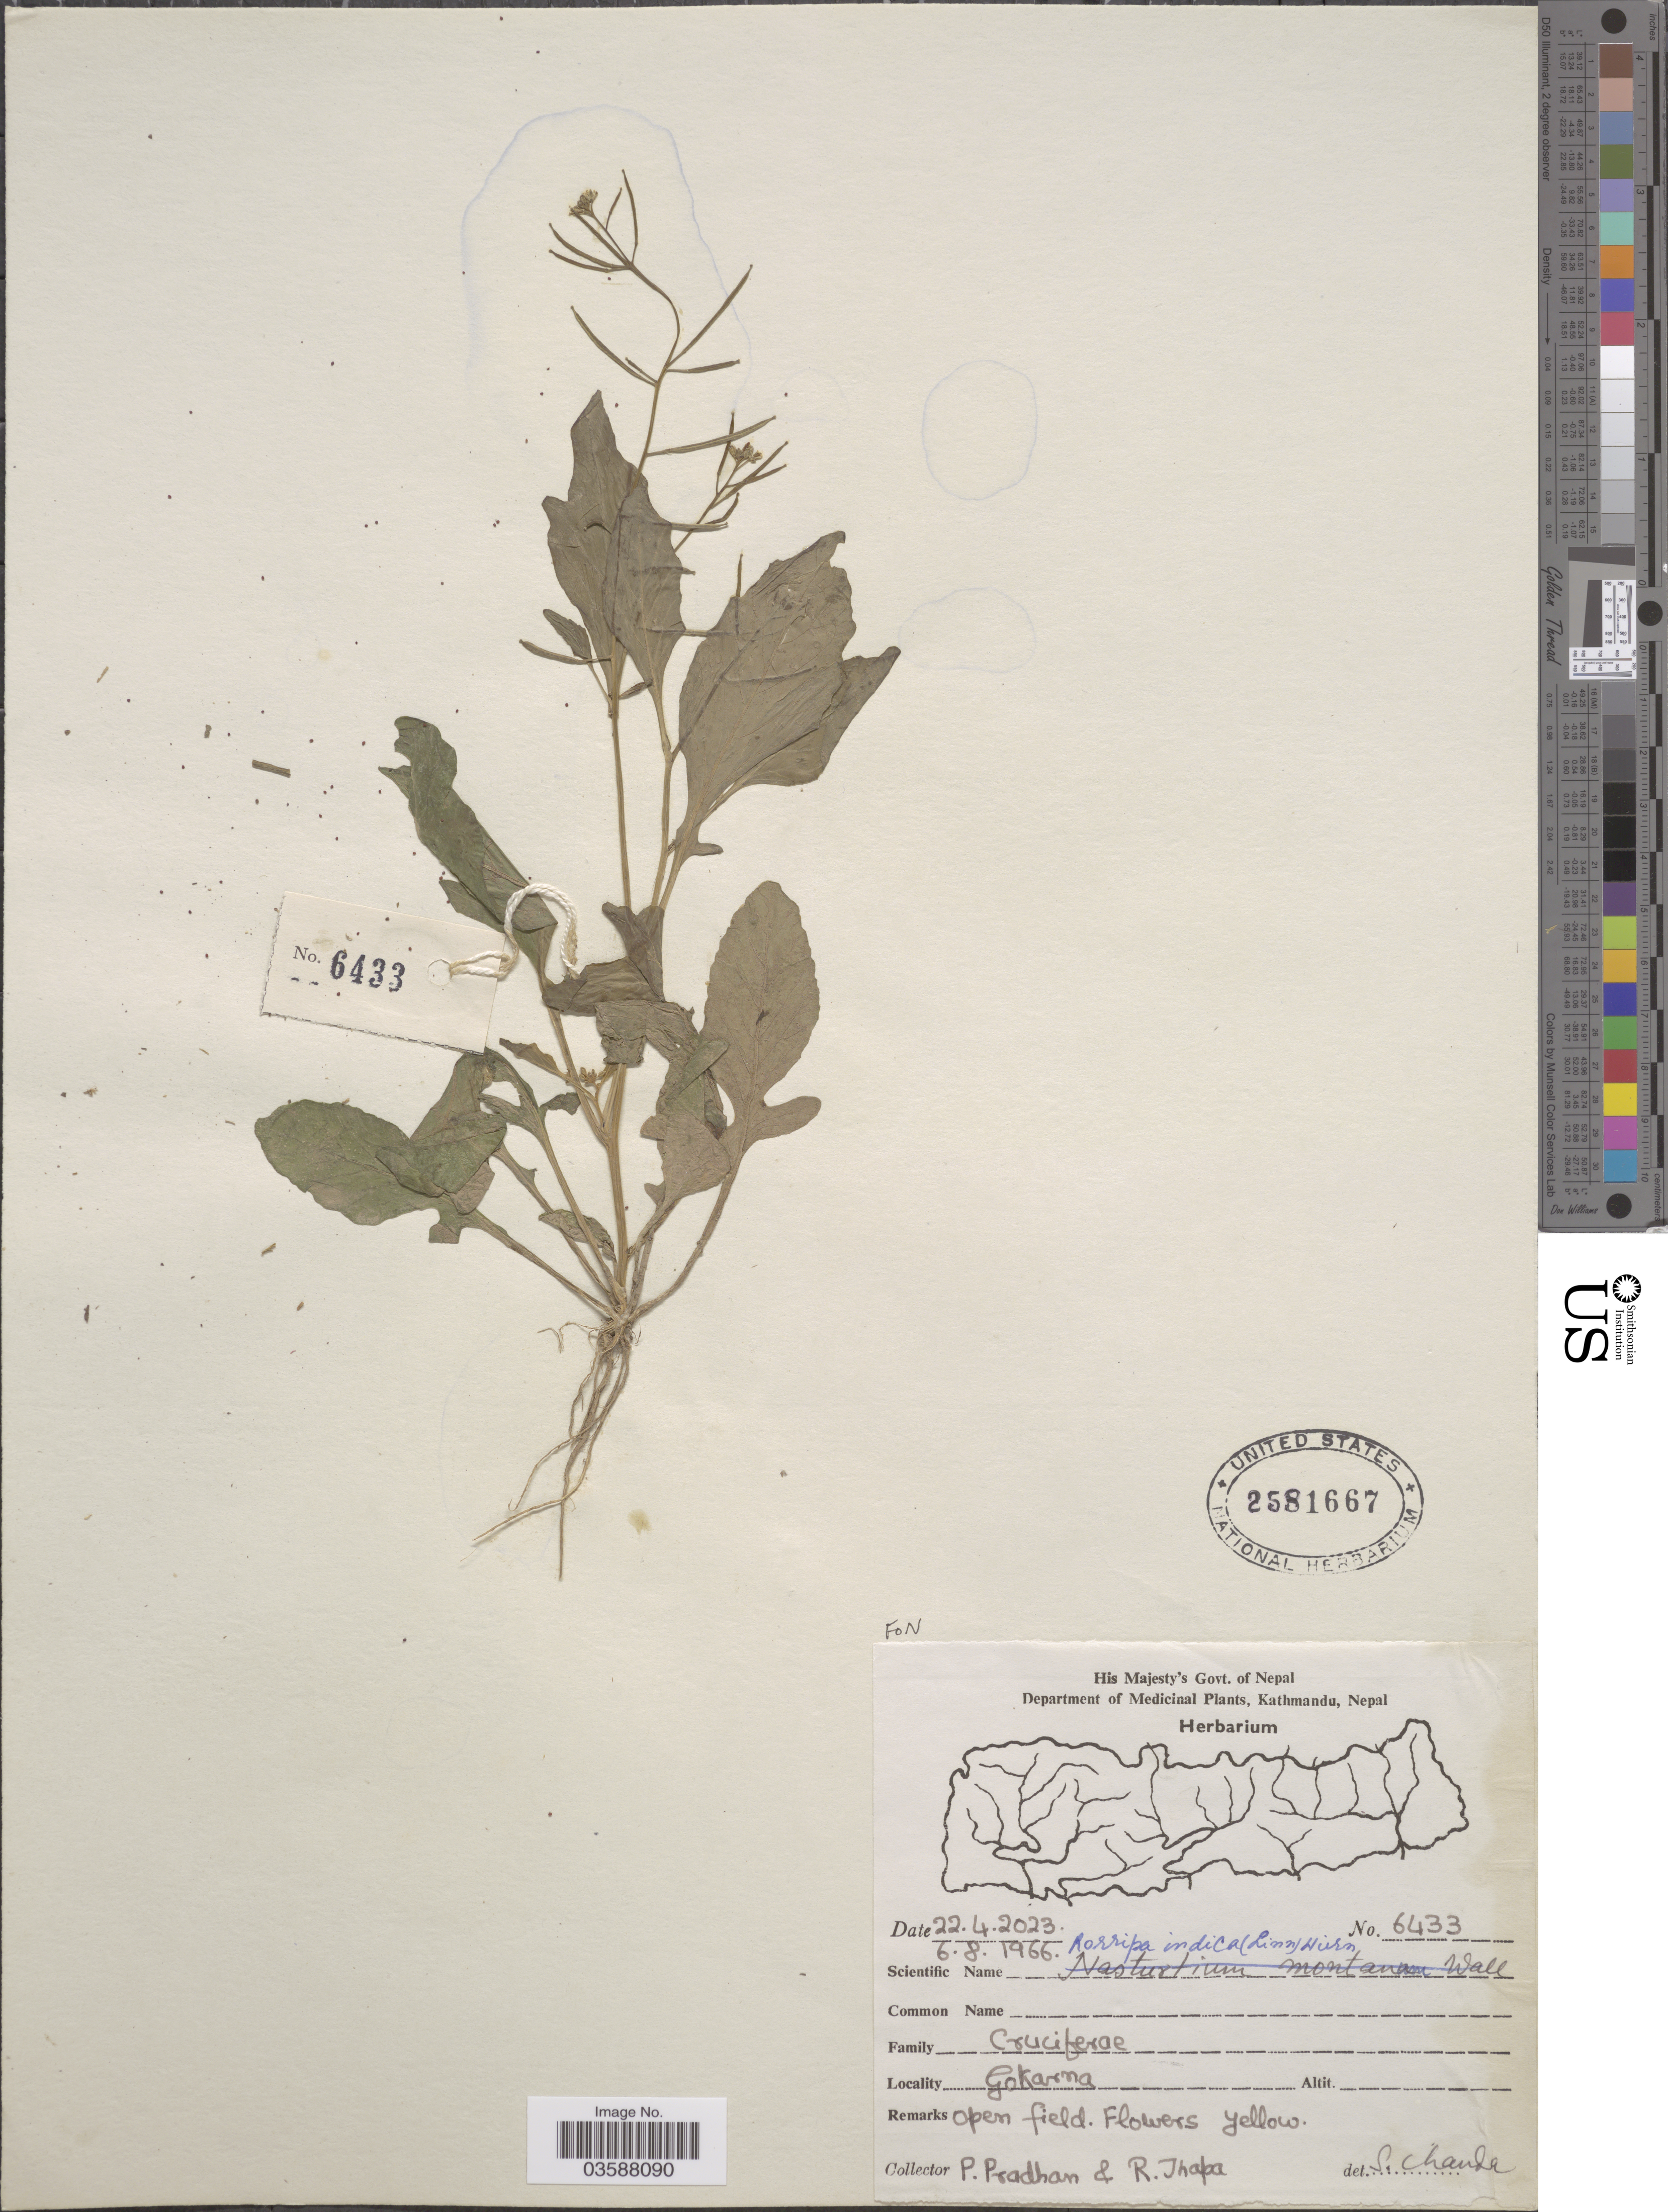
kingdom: Plantae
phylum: Tracheophyta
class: Magnoliopsida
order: Brassicales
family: Brassicaceae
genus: Rorippa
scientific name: Rorippa indica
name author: (L.) Hiern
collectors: P. Pradhan & R. Thapa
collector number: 6433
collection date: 1966-08-06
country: Nepal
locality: Gokarna.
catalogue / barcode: US 2581667